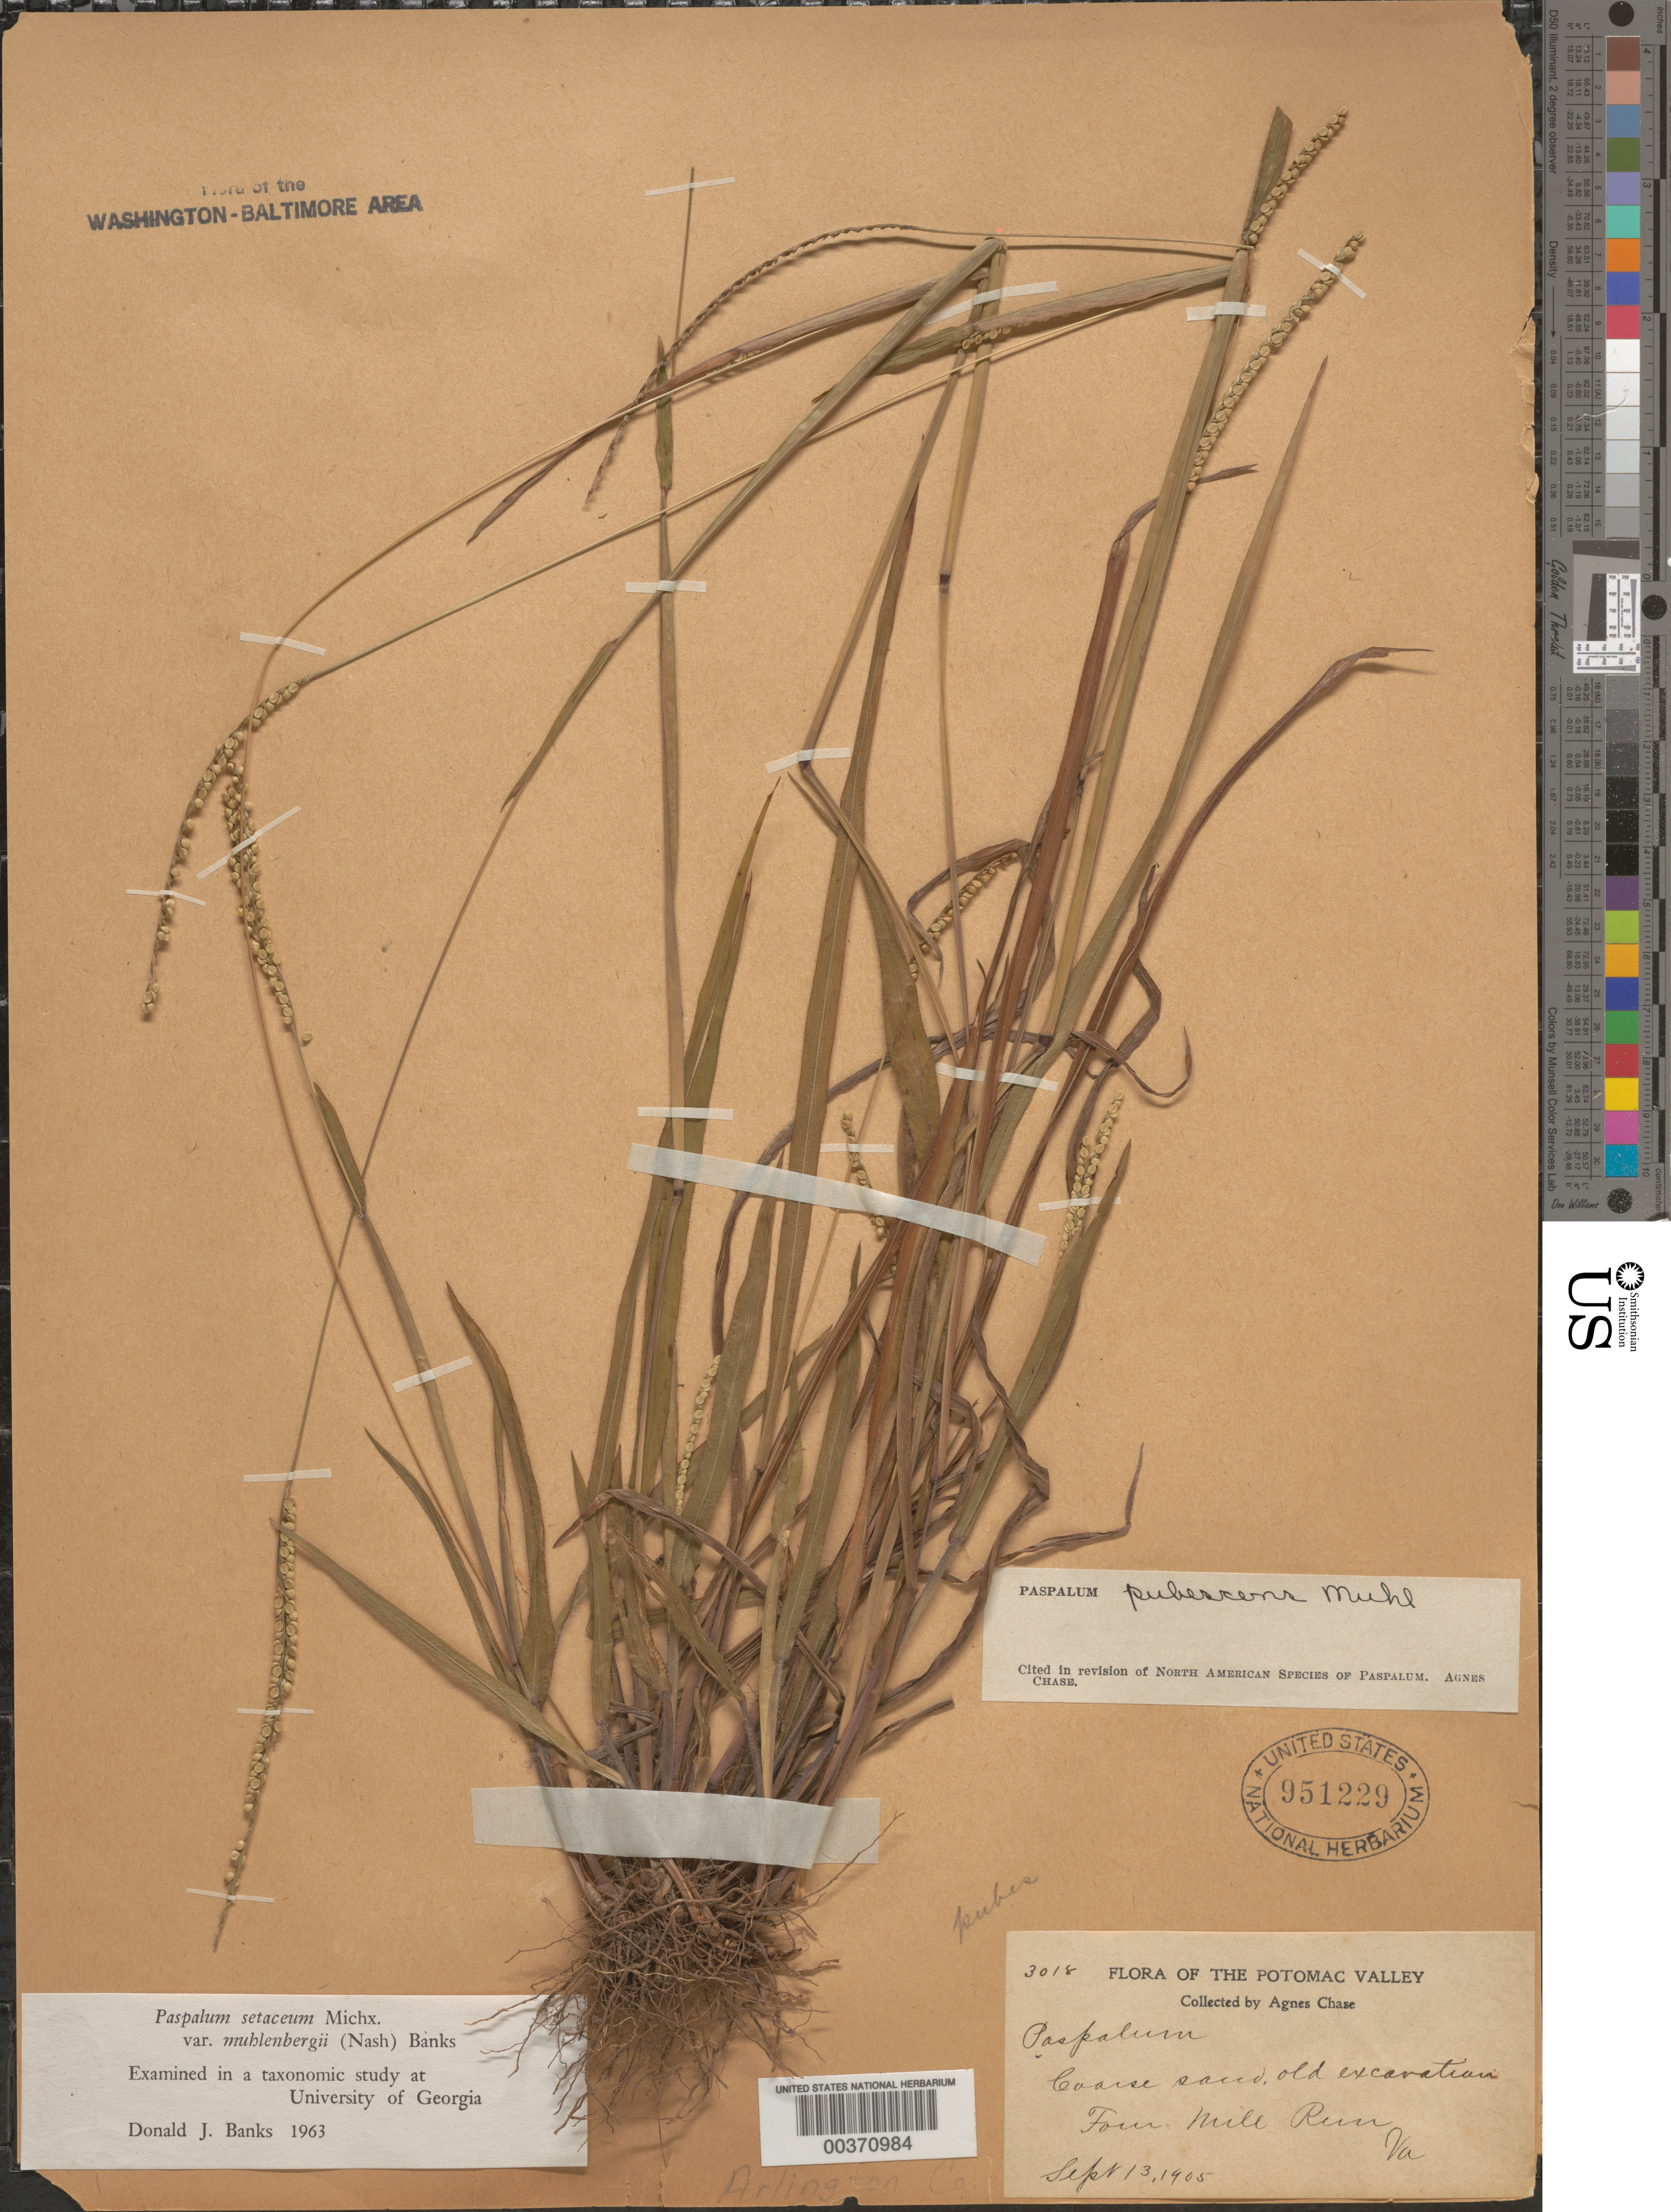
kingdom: Plantae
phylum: Tracheophyta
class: Liliopsida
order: Poales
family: Poaceae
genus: Paspalum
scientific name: Paspalum setaceum var. muhlenbergii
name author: (Nash) D.J. Banks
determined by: Banks, D. J.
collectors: A. Chase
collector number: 3018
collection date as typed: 13 Sep 1905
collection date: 1905-09-13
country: United States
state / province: Virginia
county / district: Arlington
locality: Four Mile Run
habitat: Coarse sand, old excavation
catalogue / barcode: US 951229